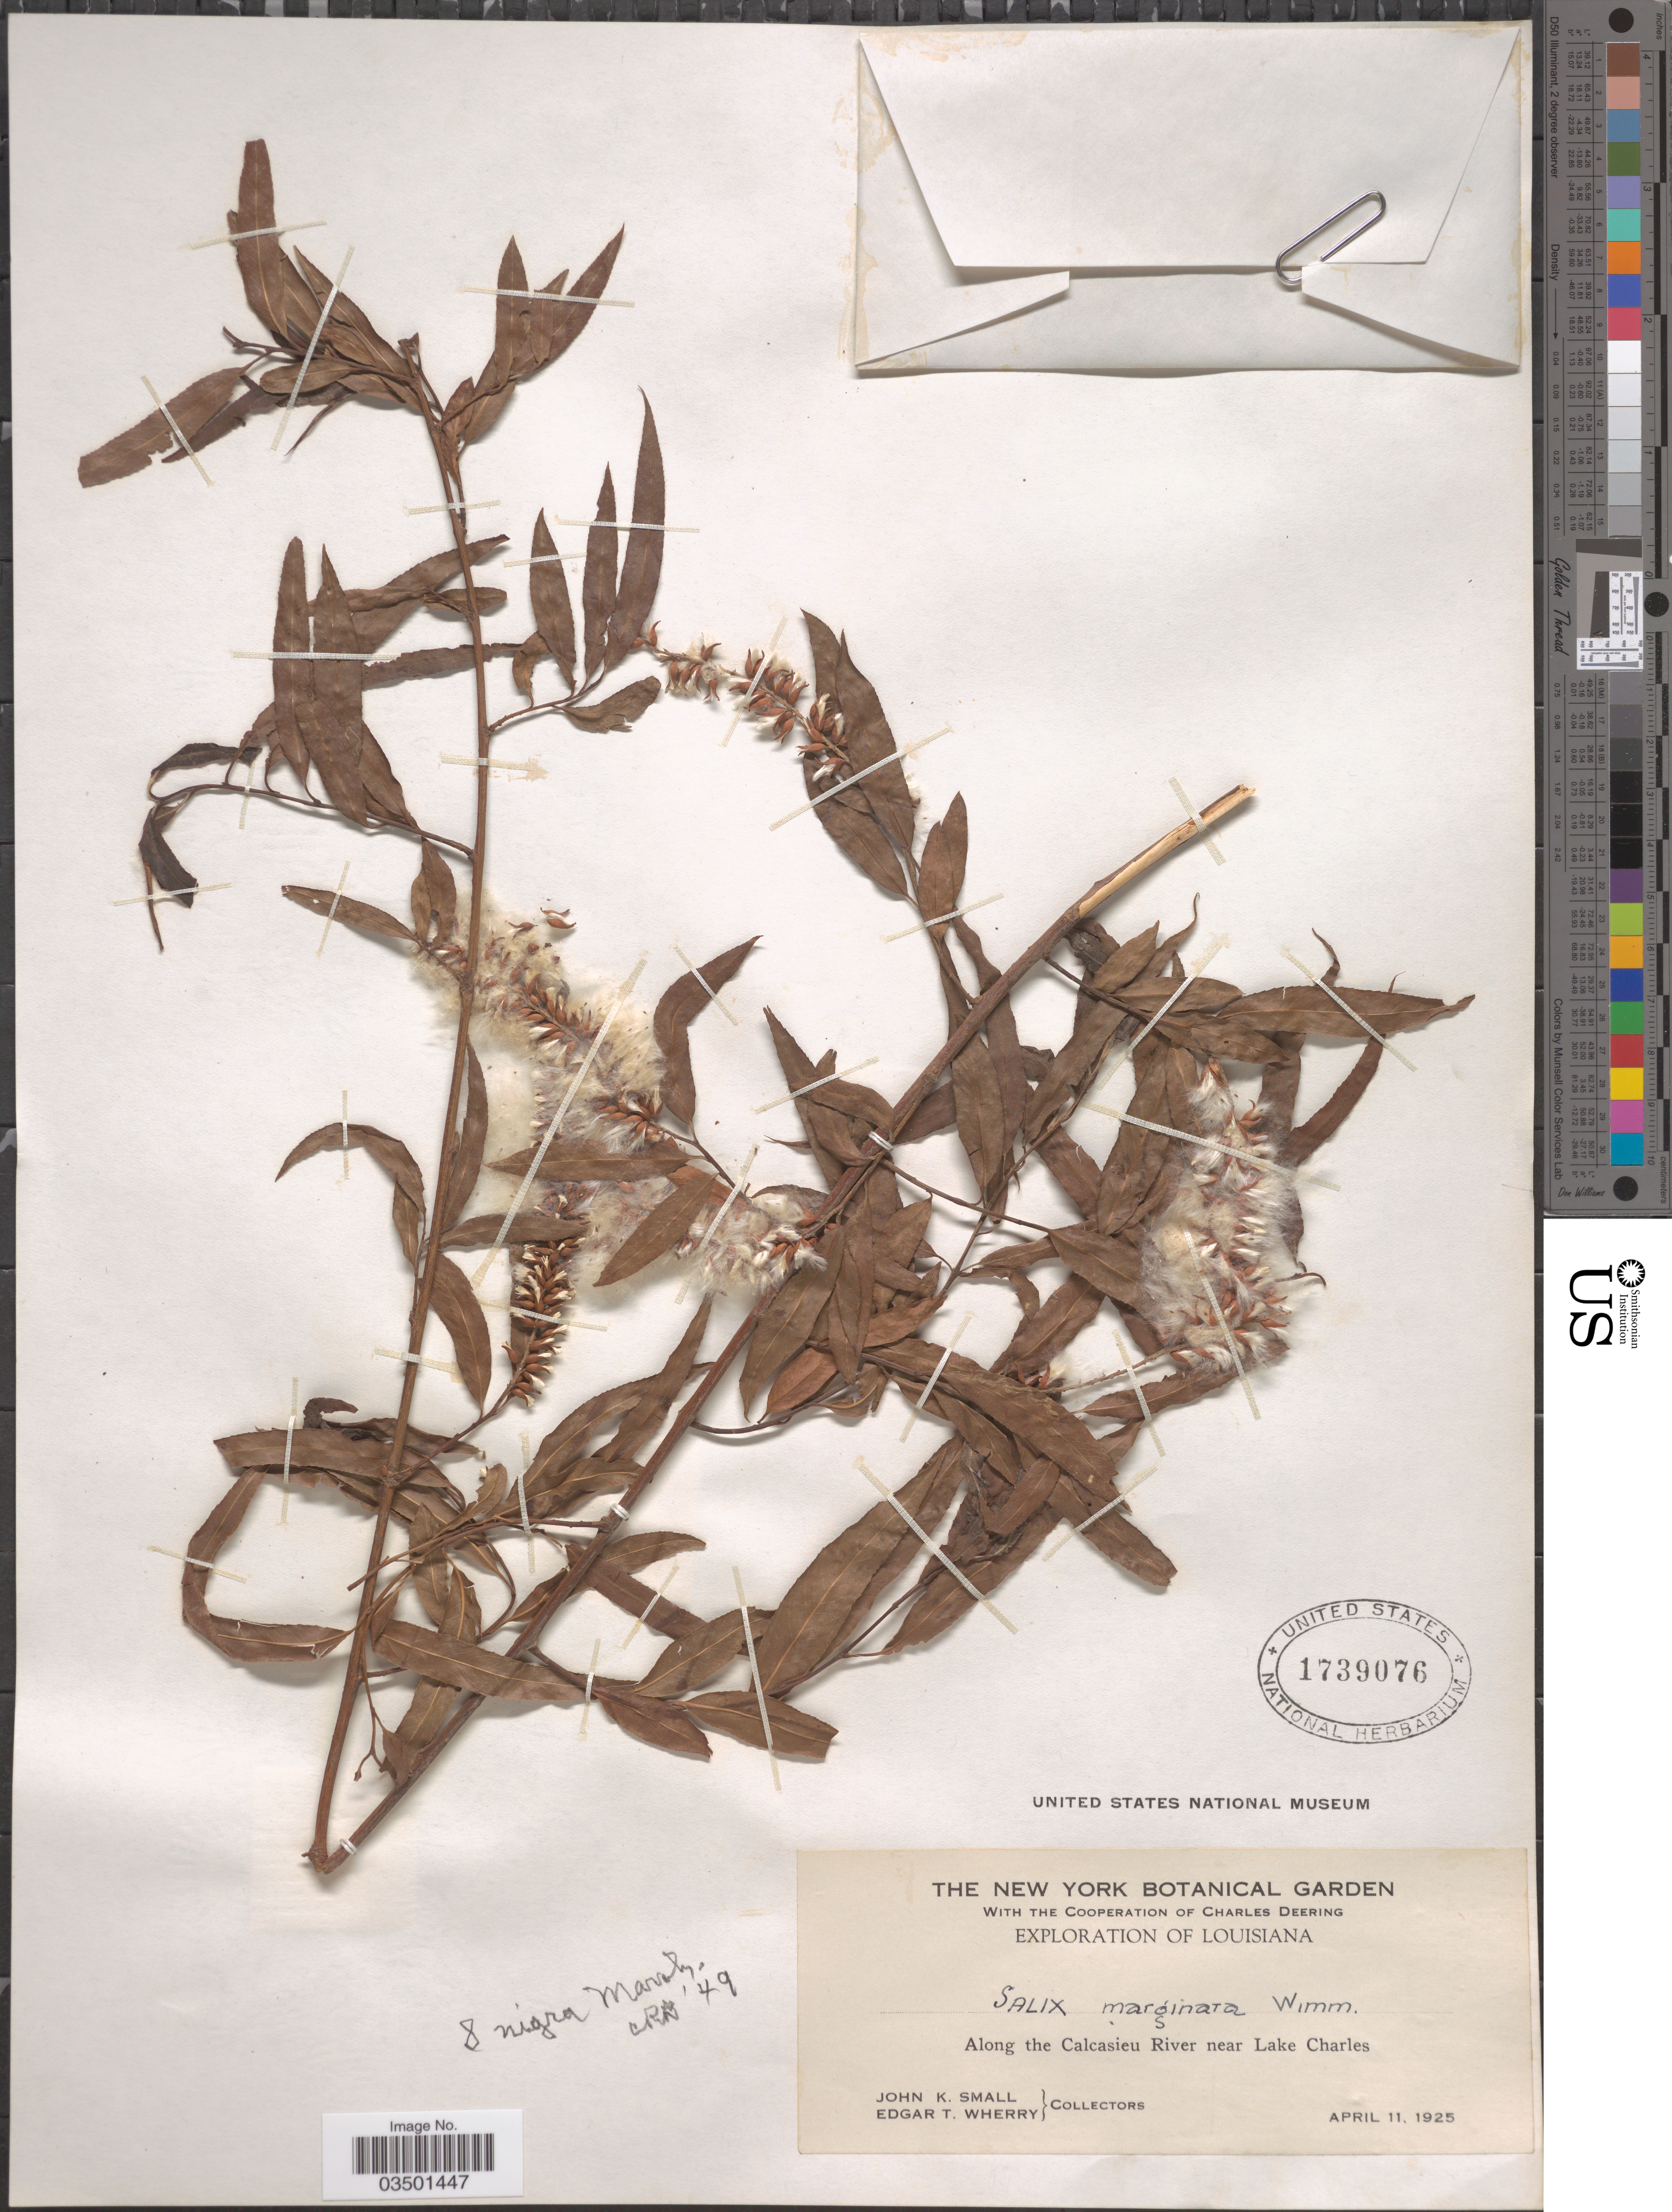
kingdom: Plantae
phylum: Tracheophyta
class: Magnoliopsida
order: Malpighiales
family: Salicaceae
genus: Salix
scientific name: Salix nigra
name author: Marshall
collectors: J. K. Small & E. T. Wherry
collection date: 1925-04-11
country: United States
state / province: Louisiana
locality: Along the Calcasieu River near Lake Charles.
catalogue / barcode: US 1739076